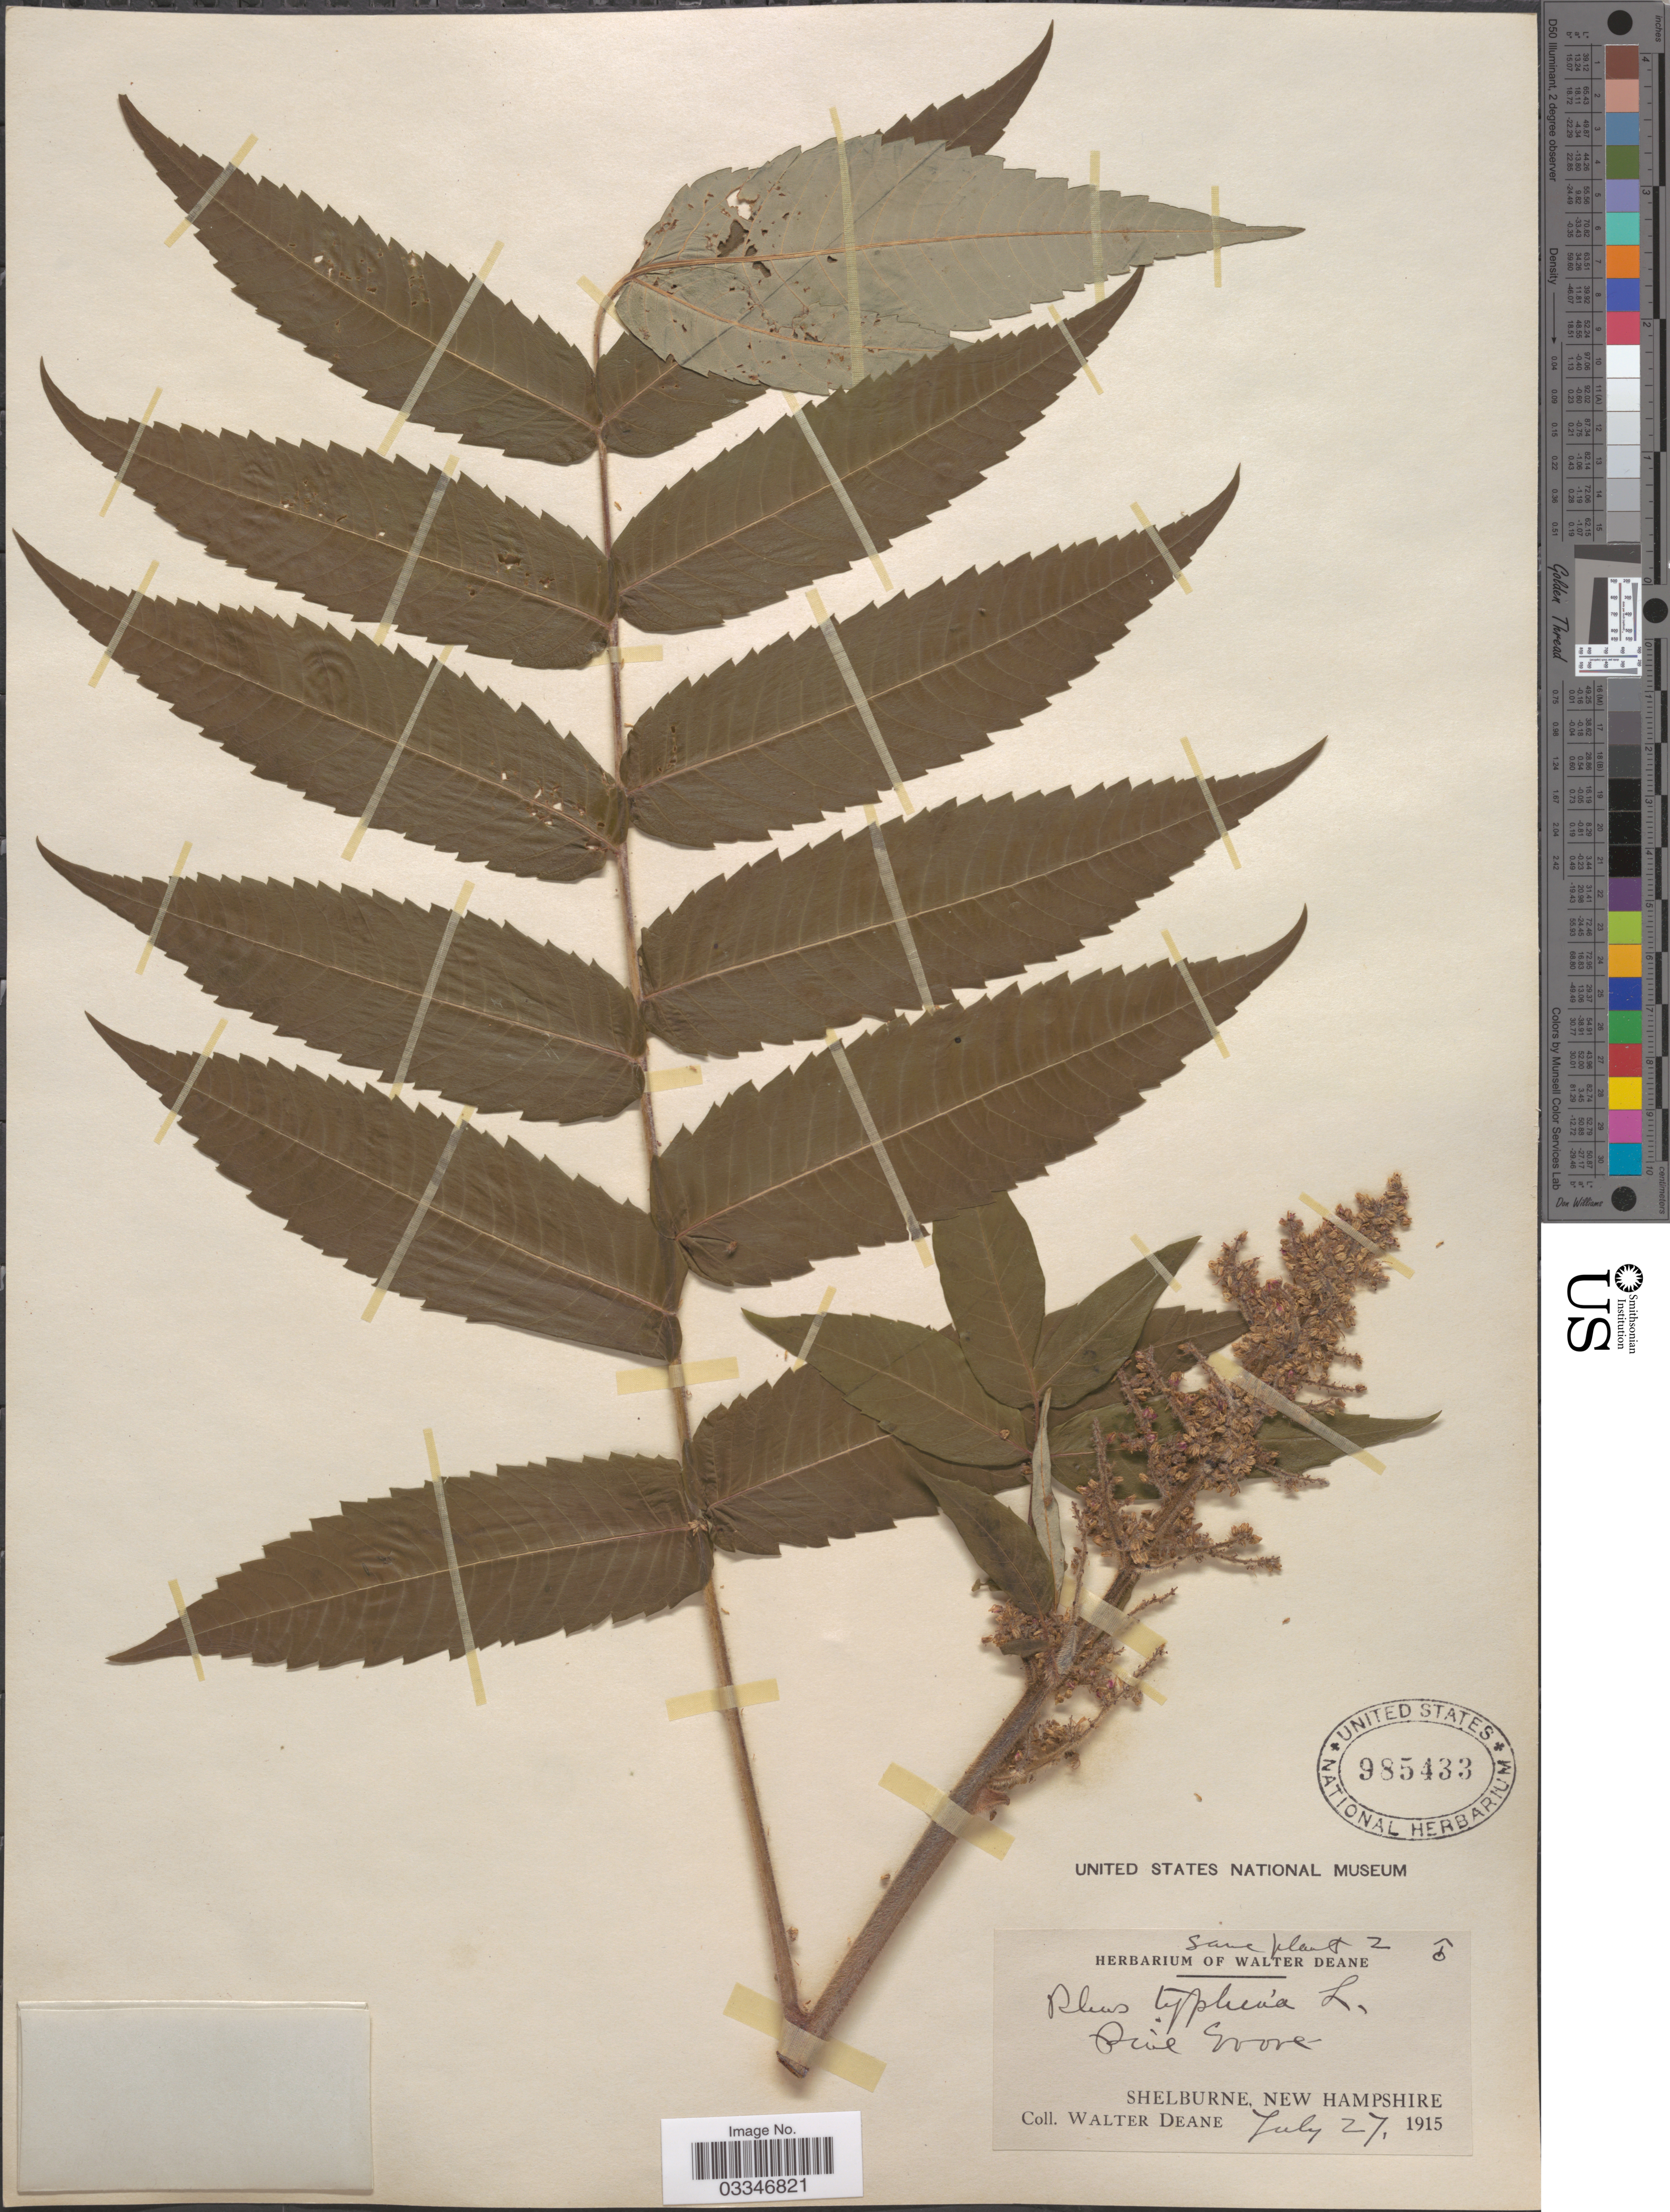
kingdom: Plantae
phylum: Tracheophyta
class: Magnoliopsida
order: Sapindales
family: Anacardiaceae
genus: Rhus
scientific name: Rhus typhina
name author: L.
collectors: W. Deane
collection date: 1915-07-27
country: United States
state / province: New Hampshire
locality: Pine Grove. Shelburne.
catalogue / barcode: US 985433